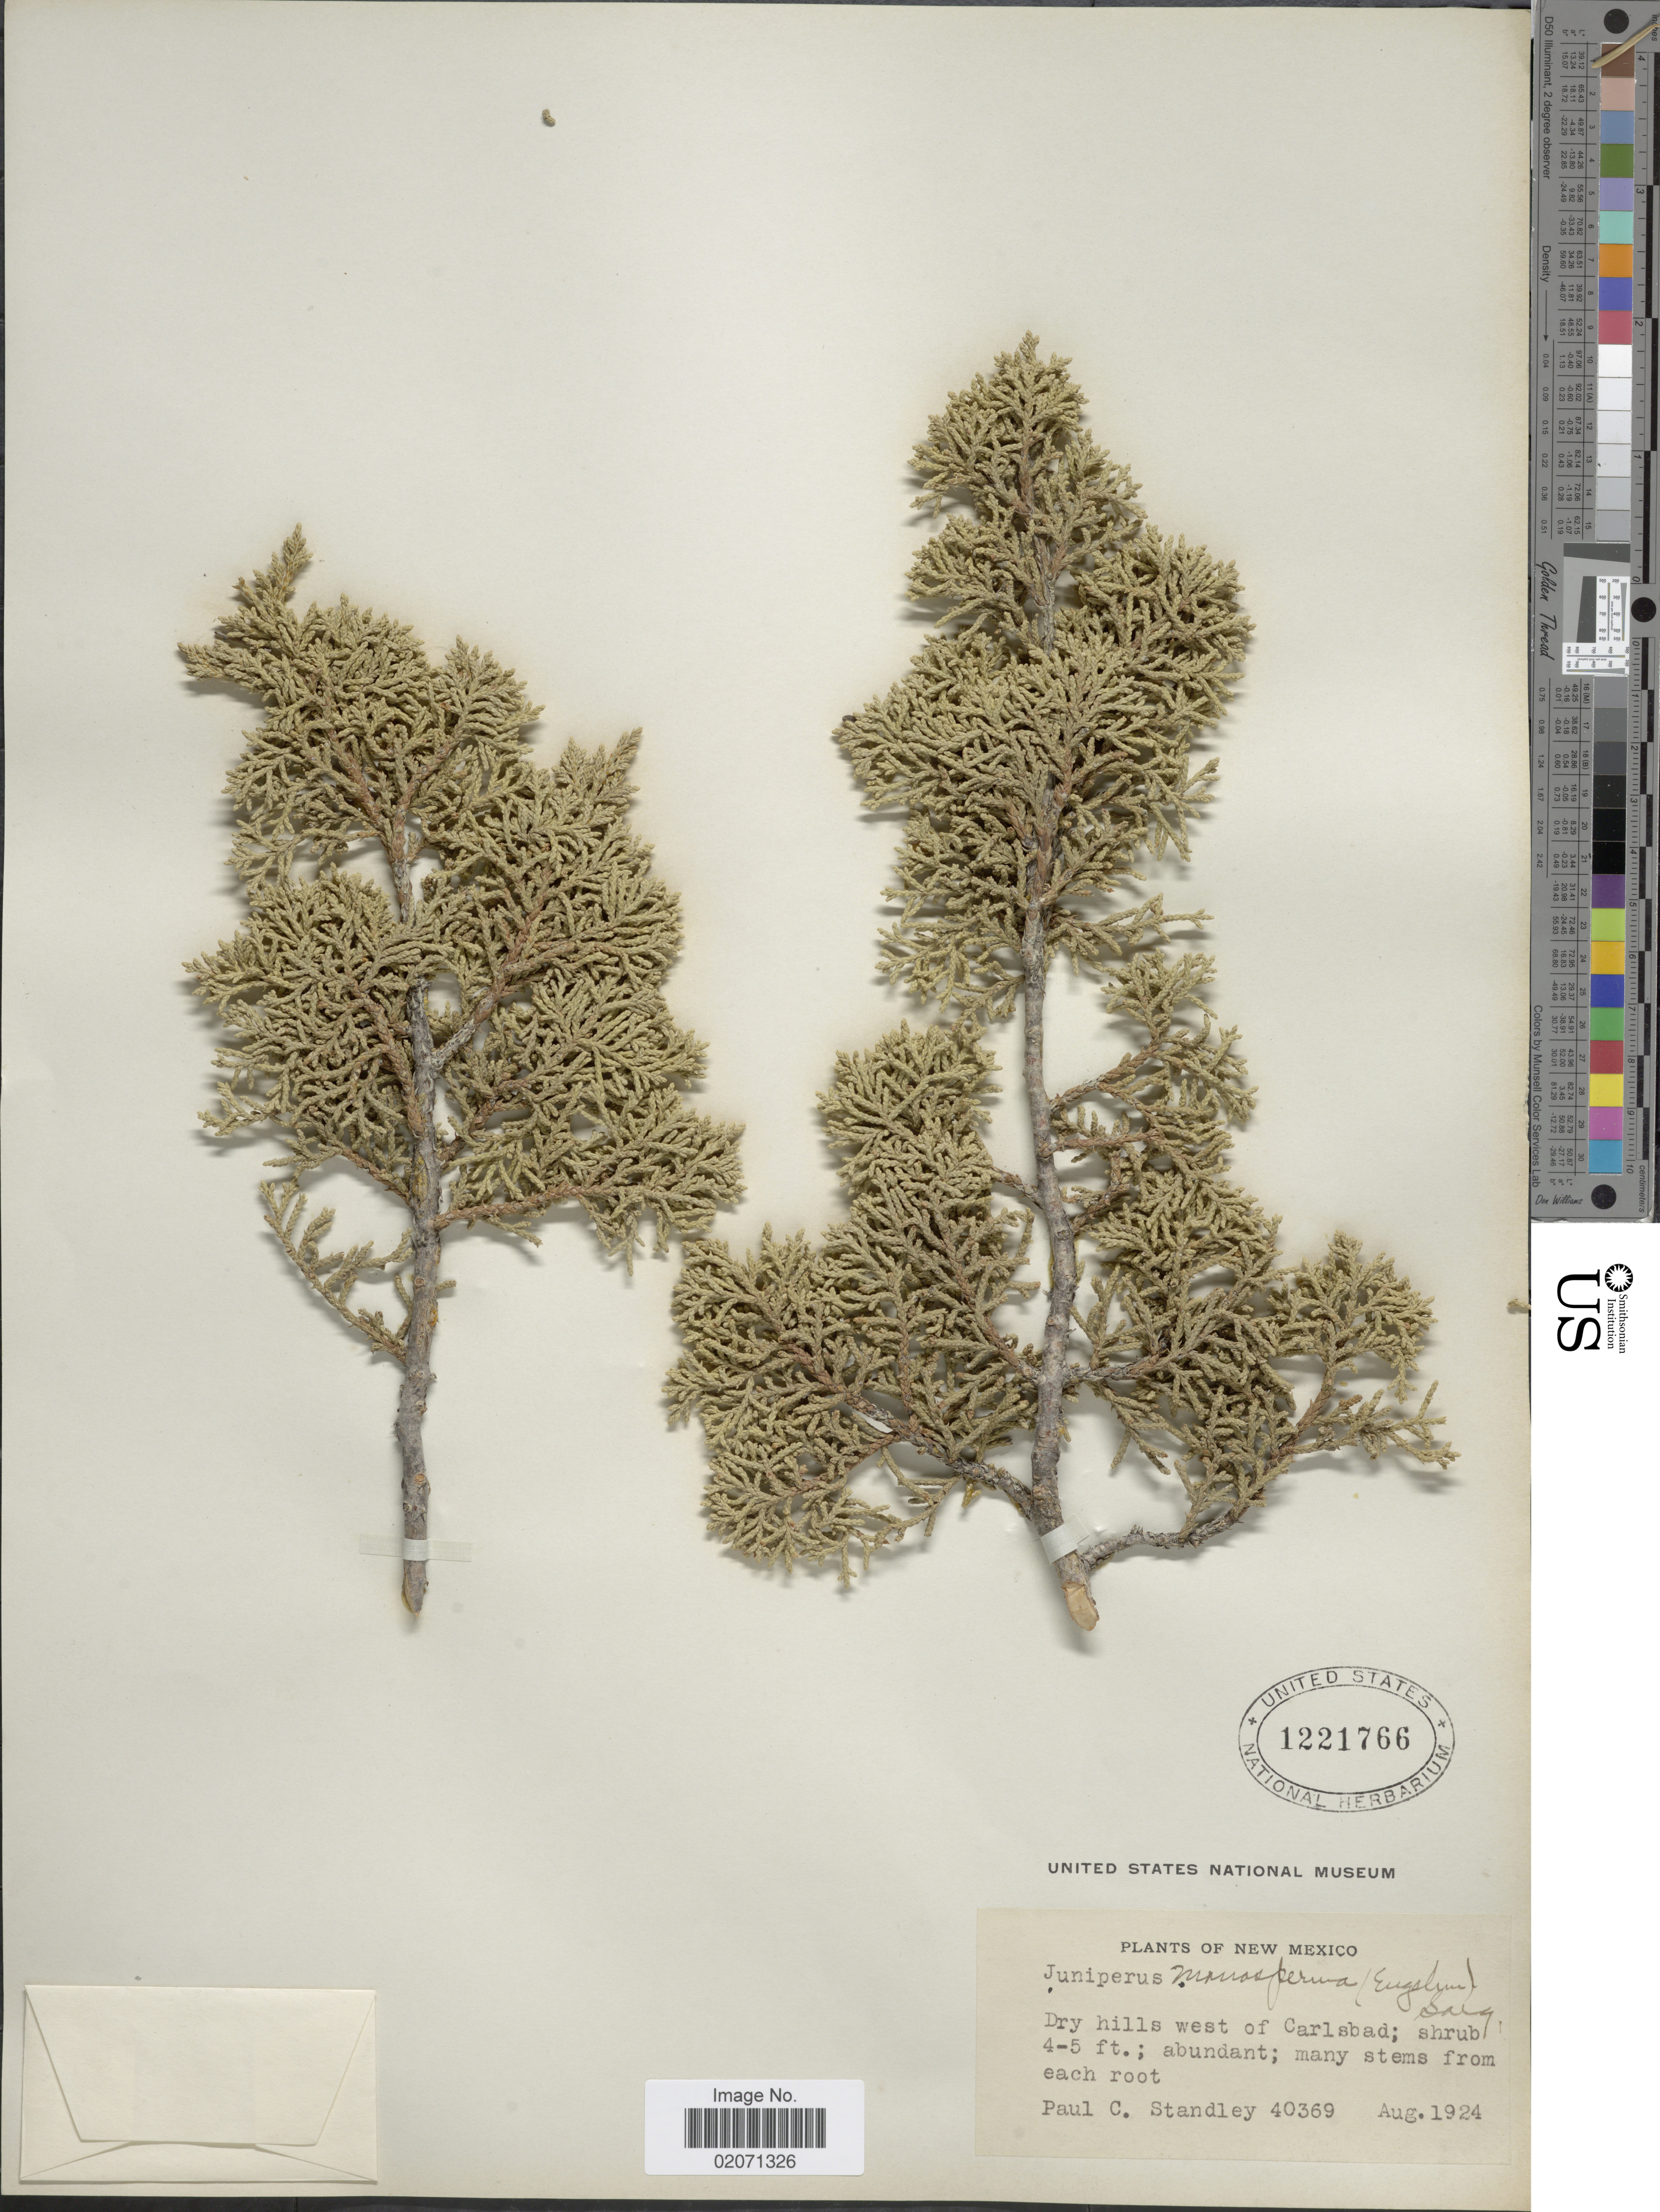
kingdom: Plantae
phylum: Tracheophyta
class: Pinopsida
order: Pinales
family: Cupressaceae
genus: Juniperus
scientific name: Juniperus monosperma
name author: (Engelm.) Sarg.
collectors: P. C. Standley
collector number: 40369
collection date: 1924-08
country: United States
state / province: New Mexico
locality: Dry hills west of Carlsbad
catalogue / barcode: US 1221766